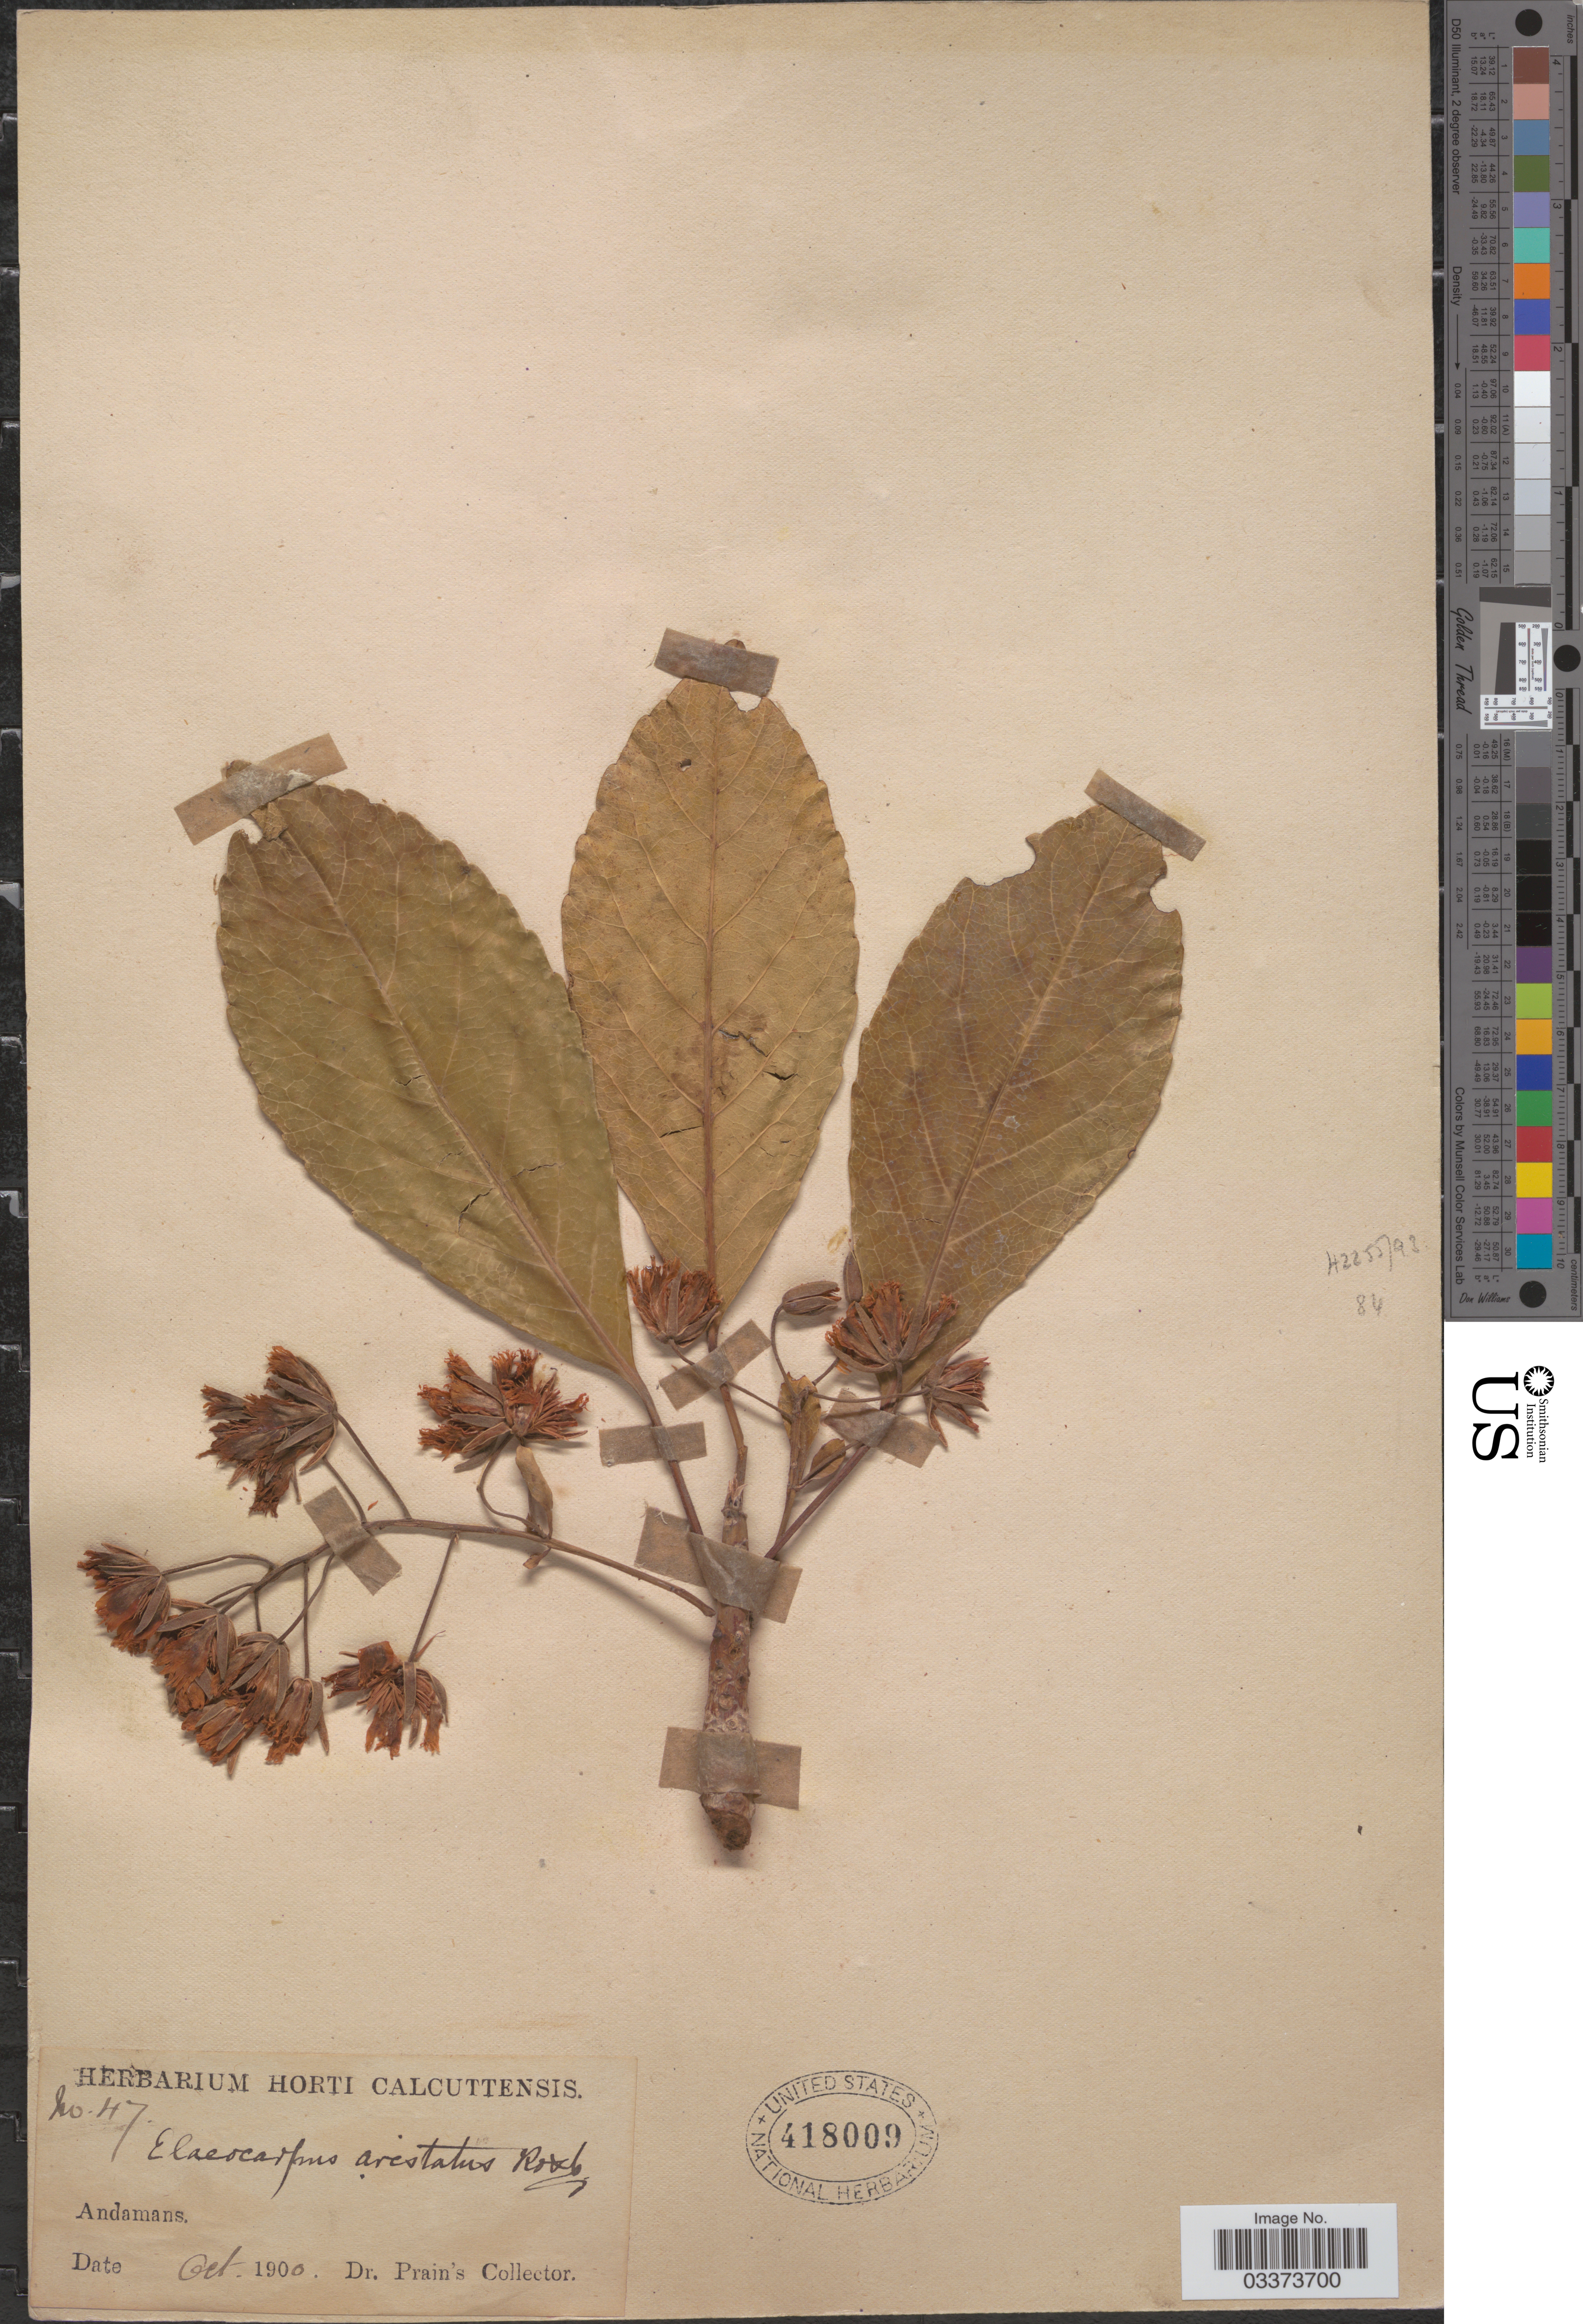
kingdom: Plantae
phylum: Tracheophyta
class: Magnoliopsida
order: Oxalidales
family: Elaeocarpaceae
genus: Elaeocarpus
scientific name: Elaeocarpus aristatus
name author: Roxb.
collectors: Dr. Prain's collector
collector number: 47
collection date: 1900-10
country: India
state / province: Andaman and Nicobar Islands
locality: Andamans.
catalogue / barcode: US 418009